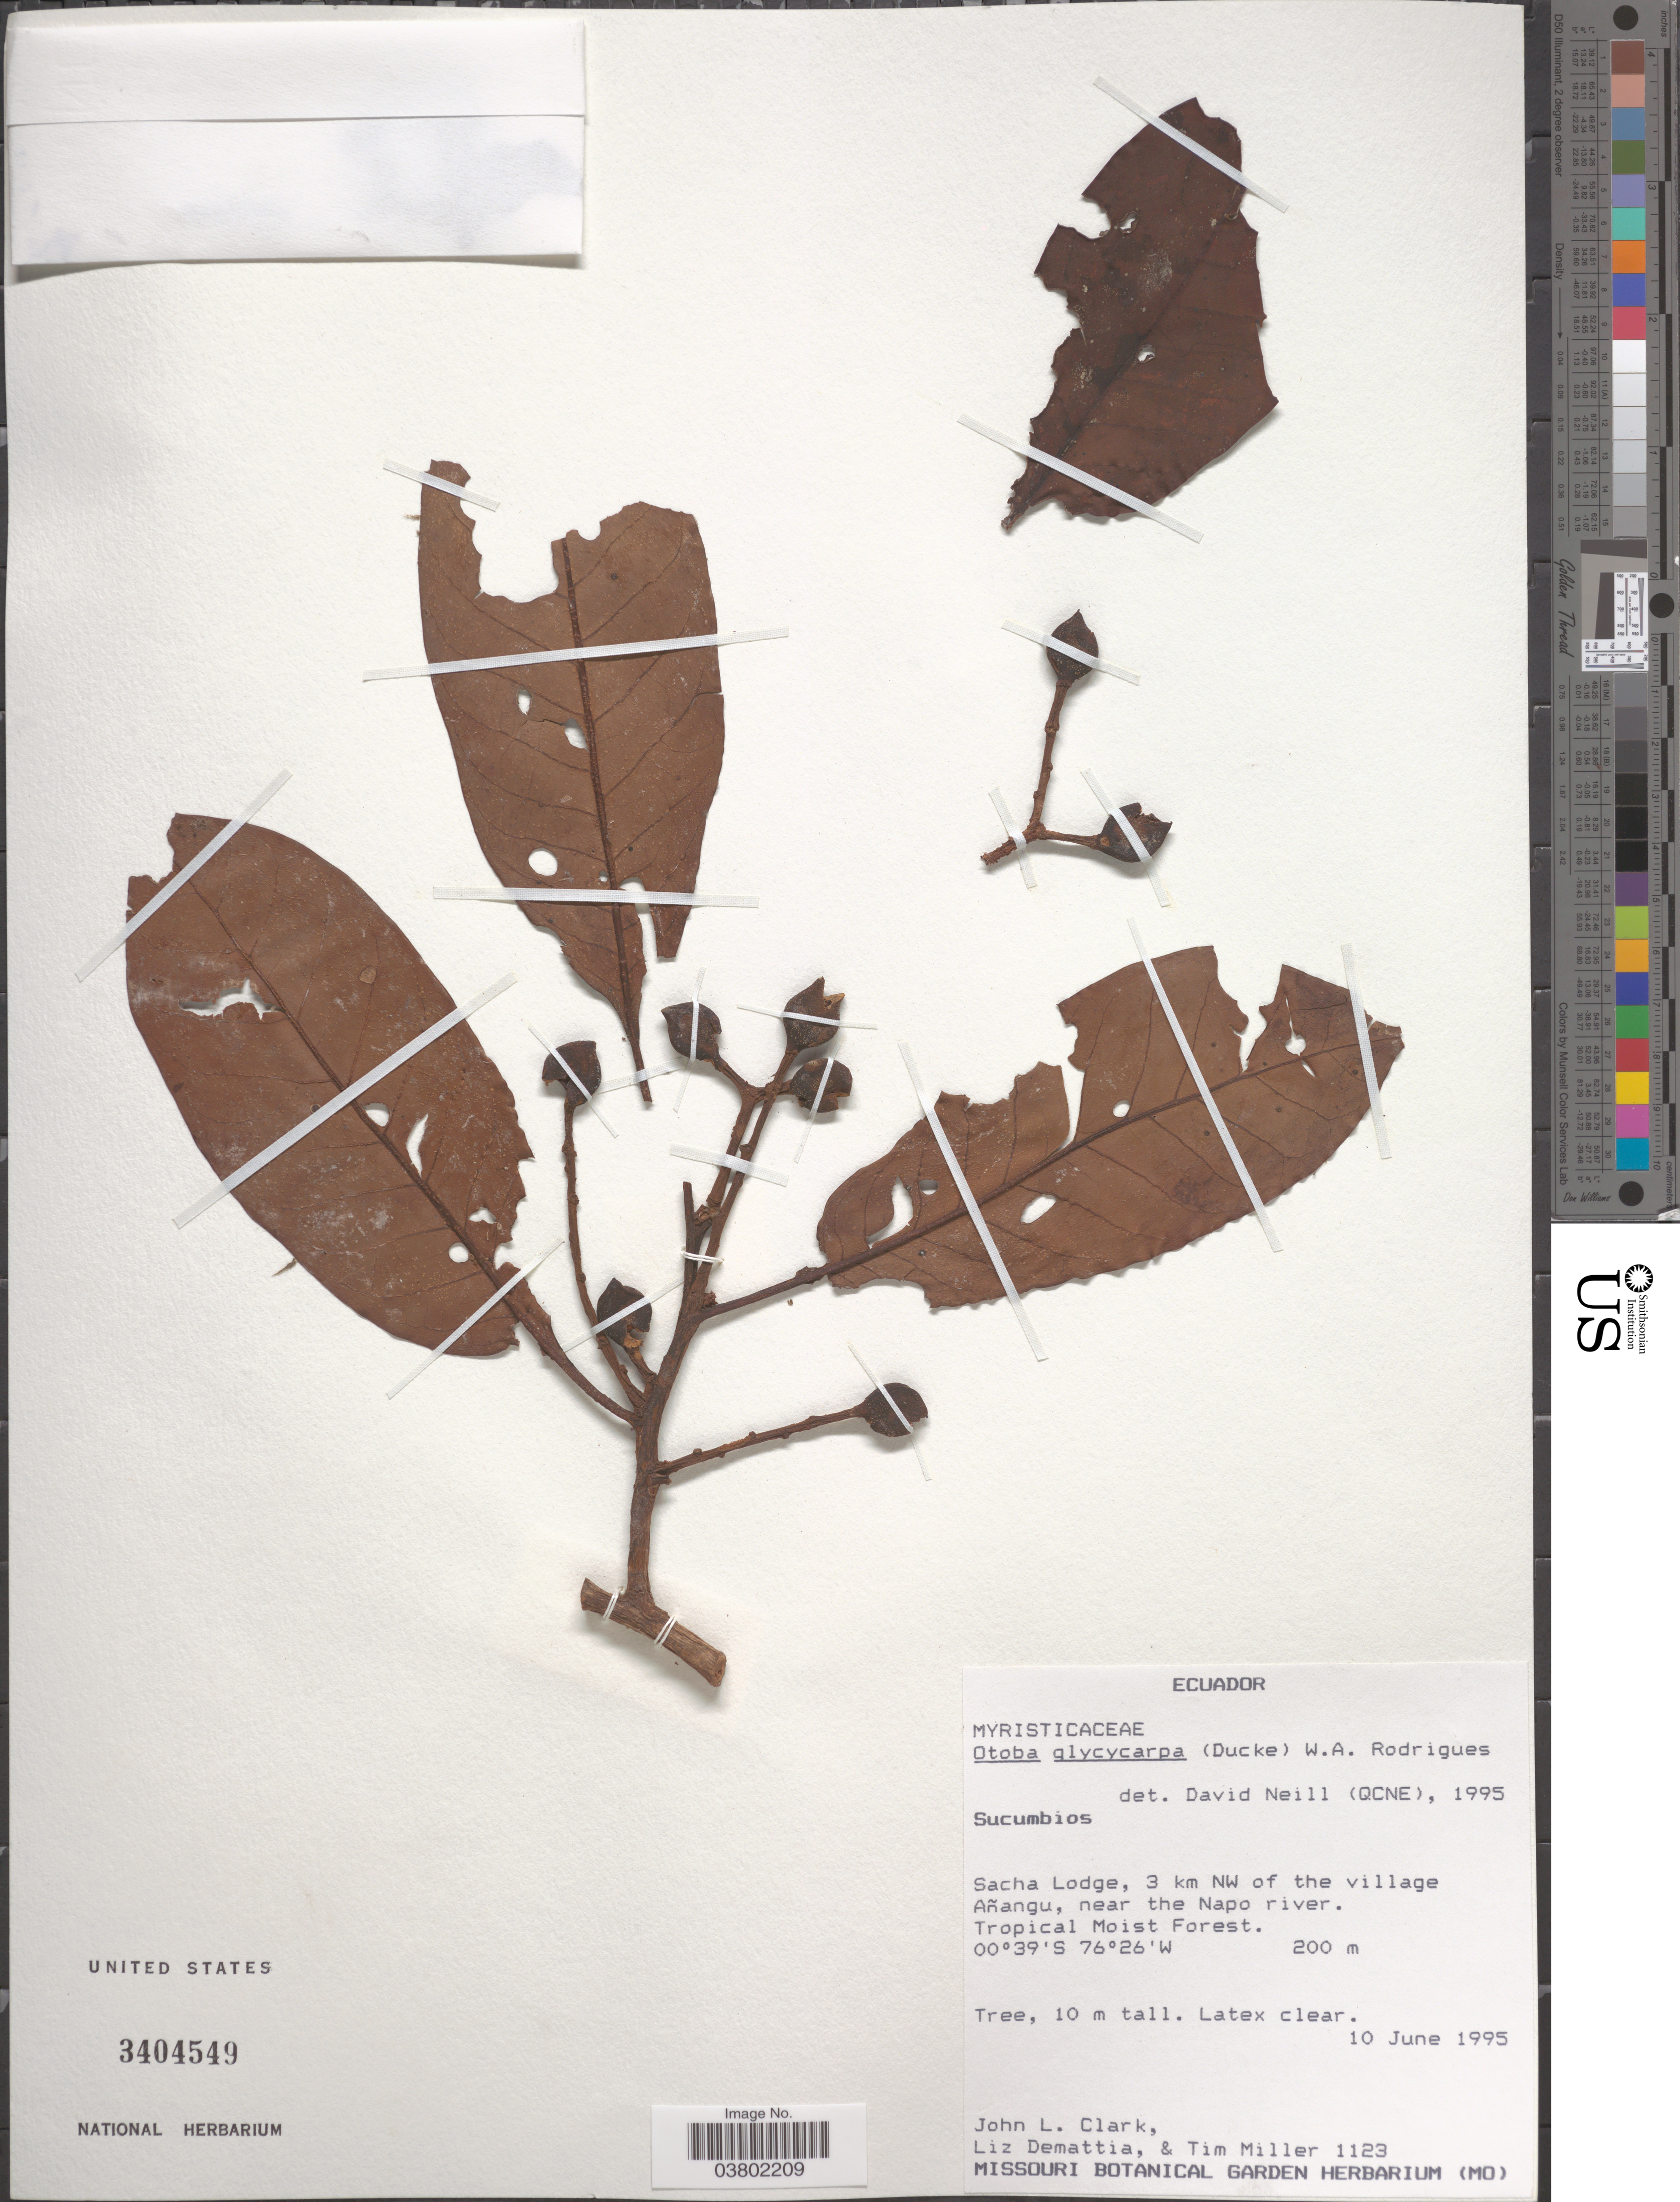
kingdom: Plantae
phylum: Tracheophyta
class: Magnoliopsida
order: Magnoliales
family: Myristicaceae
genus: Otoba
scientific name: Otoba glycycarpa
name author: (Ducke) W.A. Rodrigues & T.S. Jaram.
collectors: J. L. Clark, L. Demattia & T. Miller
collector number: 1123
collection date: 1995-06-10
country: Ecuador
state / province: Sucumbíos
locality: Sacha Lodge, 3 km NW of the village Añangu, near the Napo river. Tropical Moist Forest.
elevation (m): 200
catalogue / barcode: US 3404549